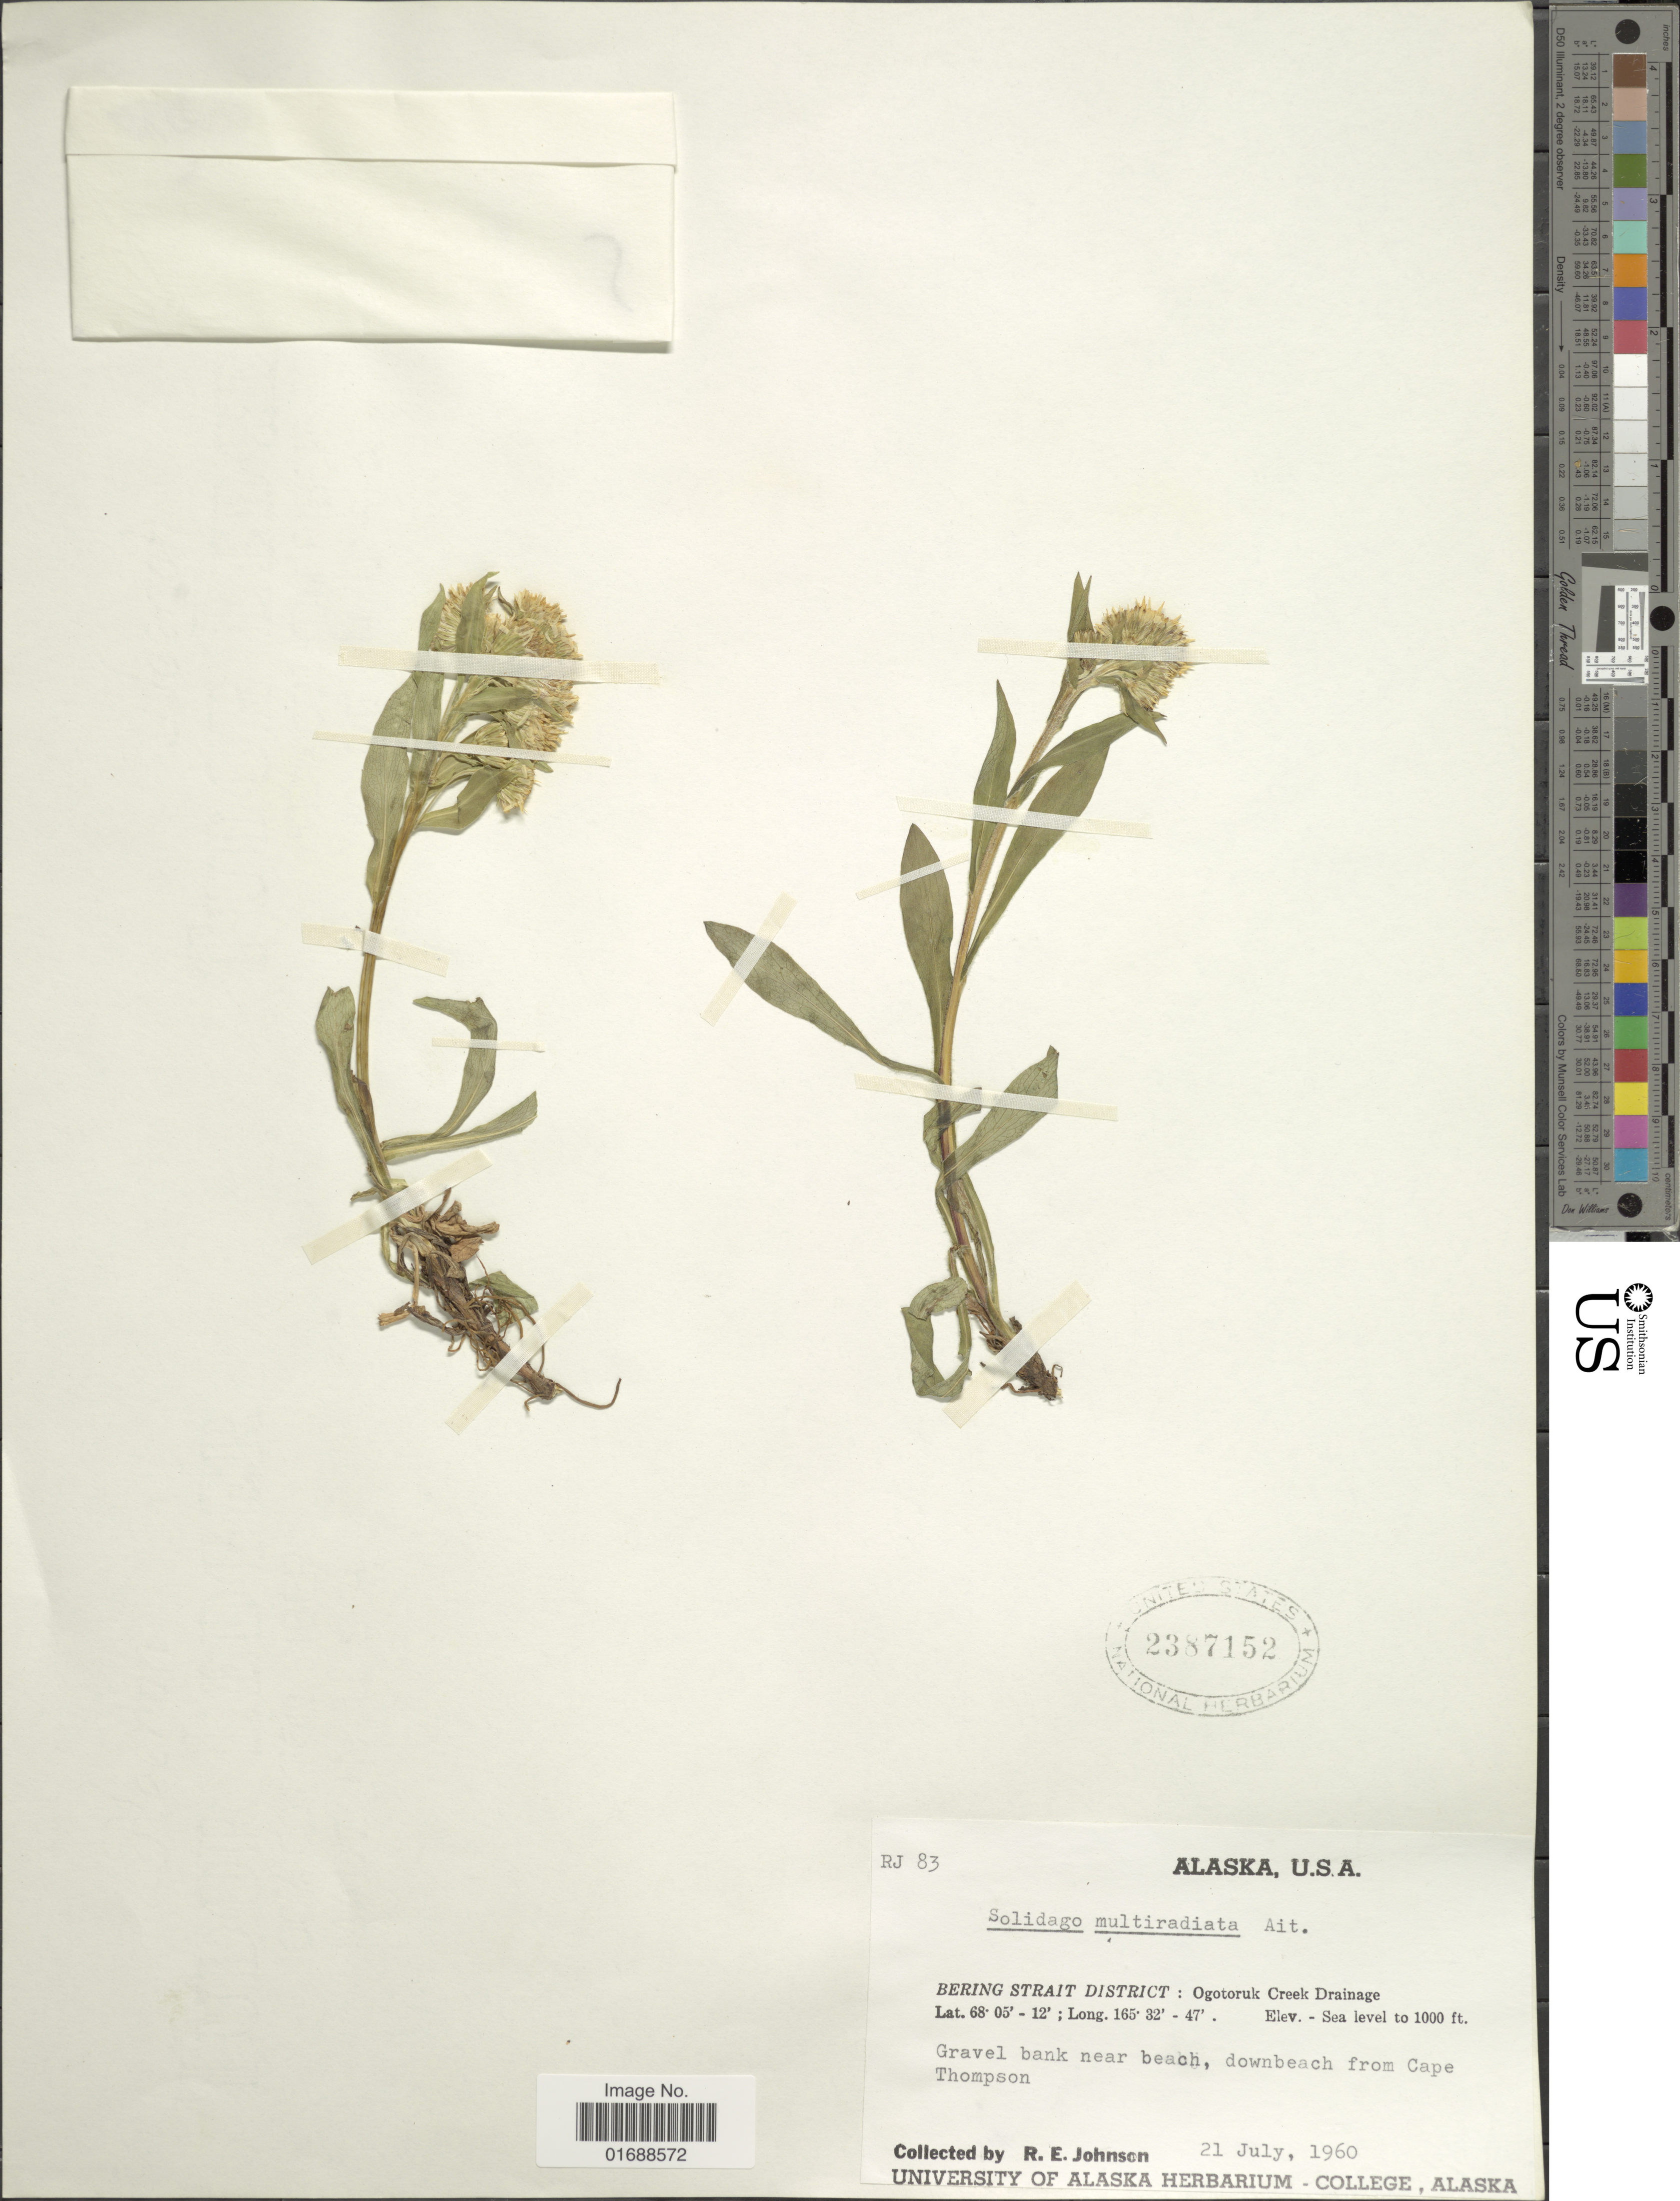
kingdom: Plantae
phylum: Tracheophyta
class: Magnoliopsida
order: Asterales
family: Asteraceae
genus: Solidago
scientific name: Solidago multiradiata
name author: Aiton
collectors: R. Johnson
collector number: RJ83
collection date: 1960-07-21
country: United States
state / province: Alaska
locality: Bering Strait District: Ogotoruk Creek Drainage, Gravel bank near beach, downbeach from Cape Thompson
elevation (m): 305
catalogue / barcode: US 2387152